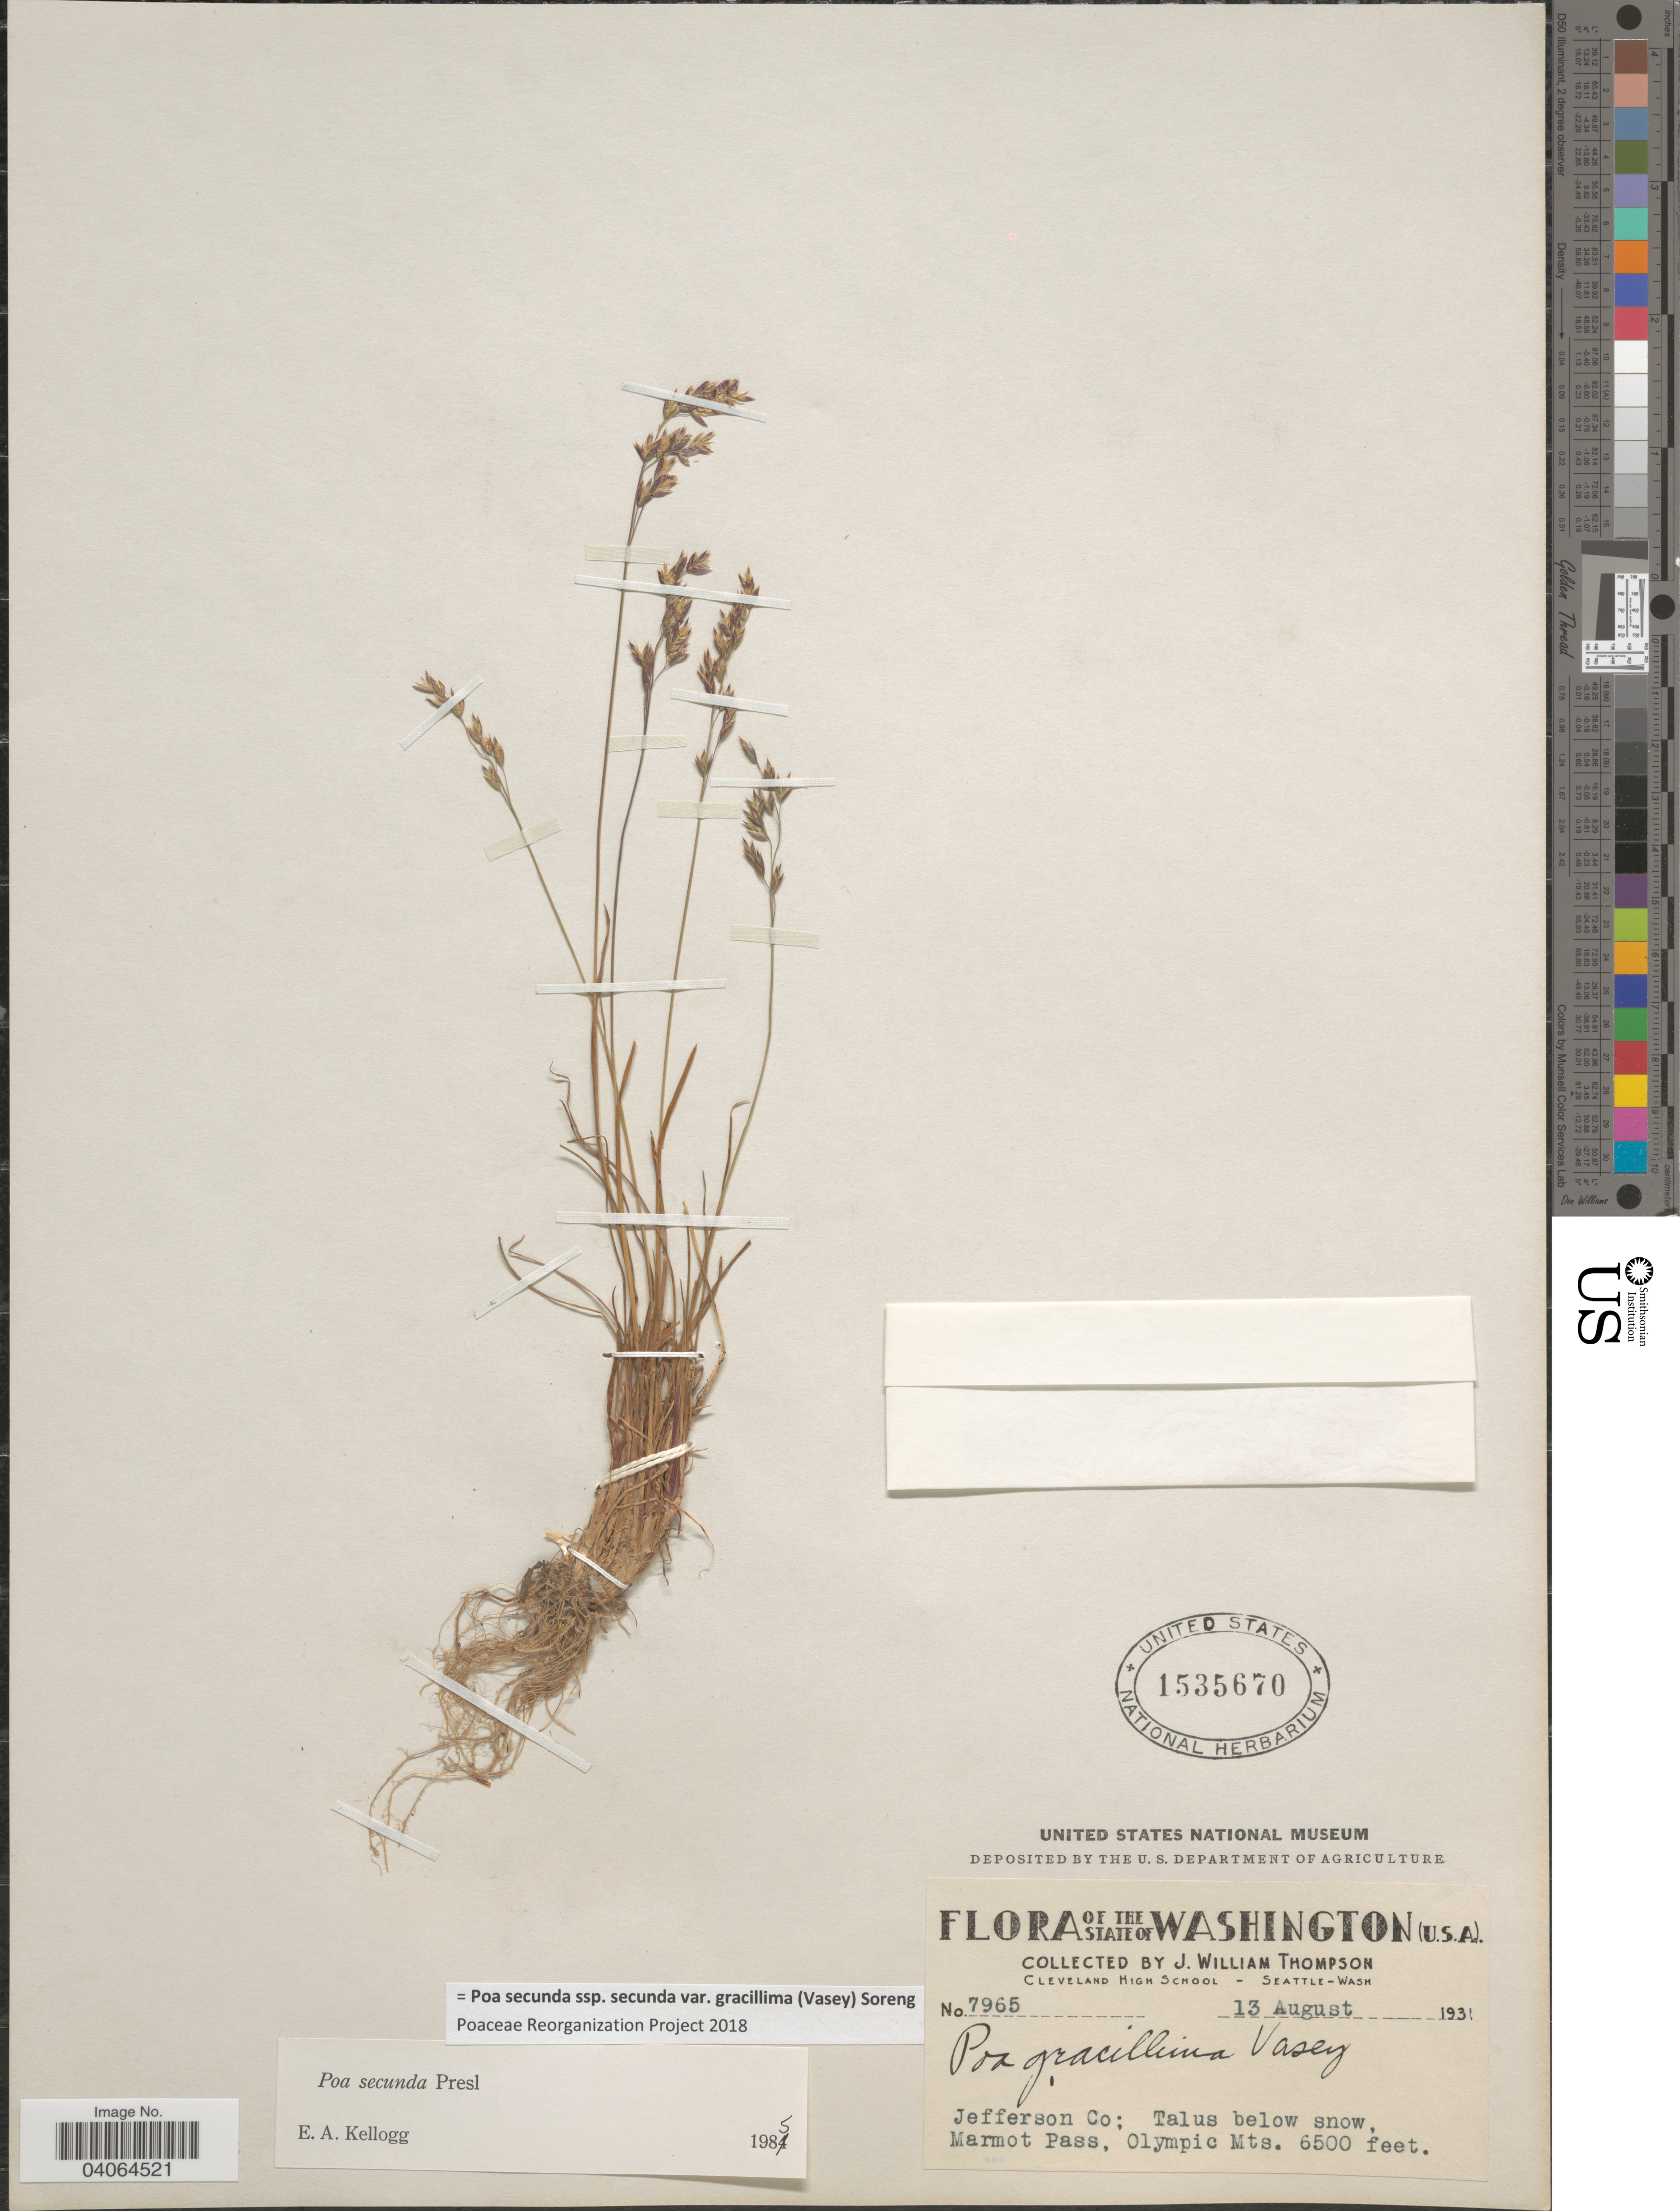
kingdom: Plantae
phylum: Tracheophyta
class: Liliopsida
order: Poales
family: Poaceae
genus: Poa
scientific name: Poa secunda subsp. secunda var. gracillima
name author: (Vasey) Soreng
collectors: J. W. Thompson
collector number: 7965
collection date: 1931-08-13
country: United States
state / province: Washington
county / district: Jefferson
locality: Jefferson Co; Talus below snow Marmot Pass, Olympic Mts.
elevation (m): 1981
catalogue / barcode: US 1535670